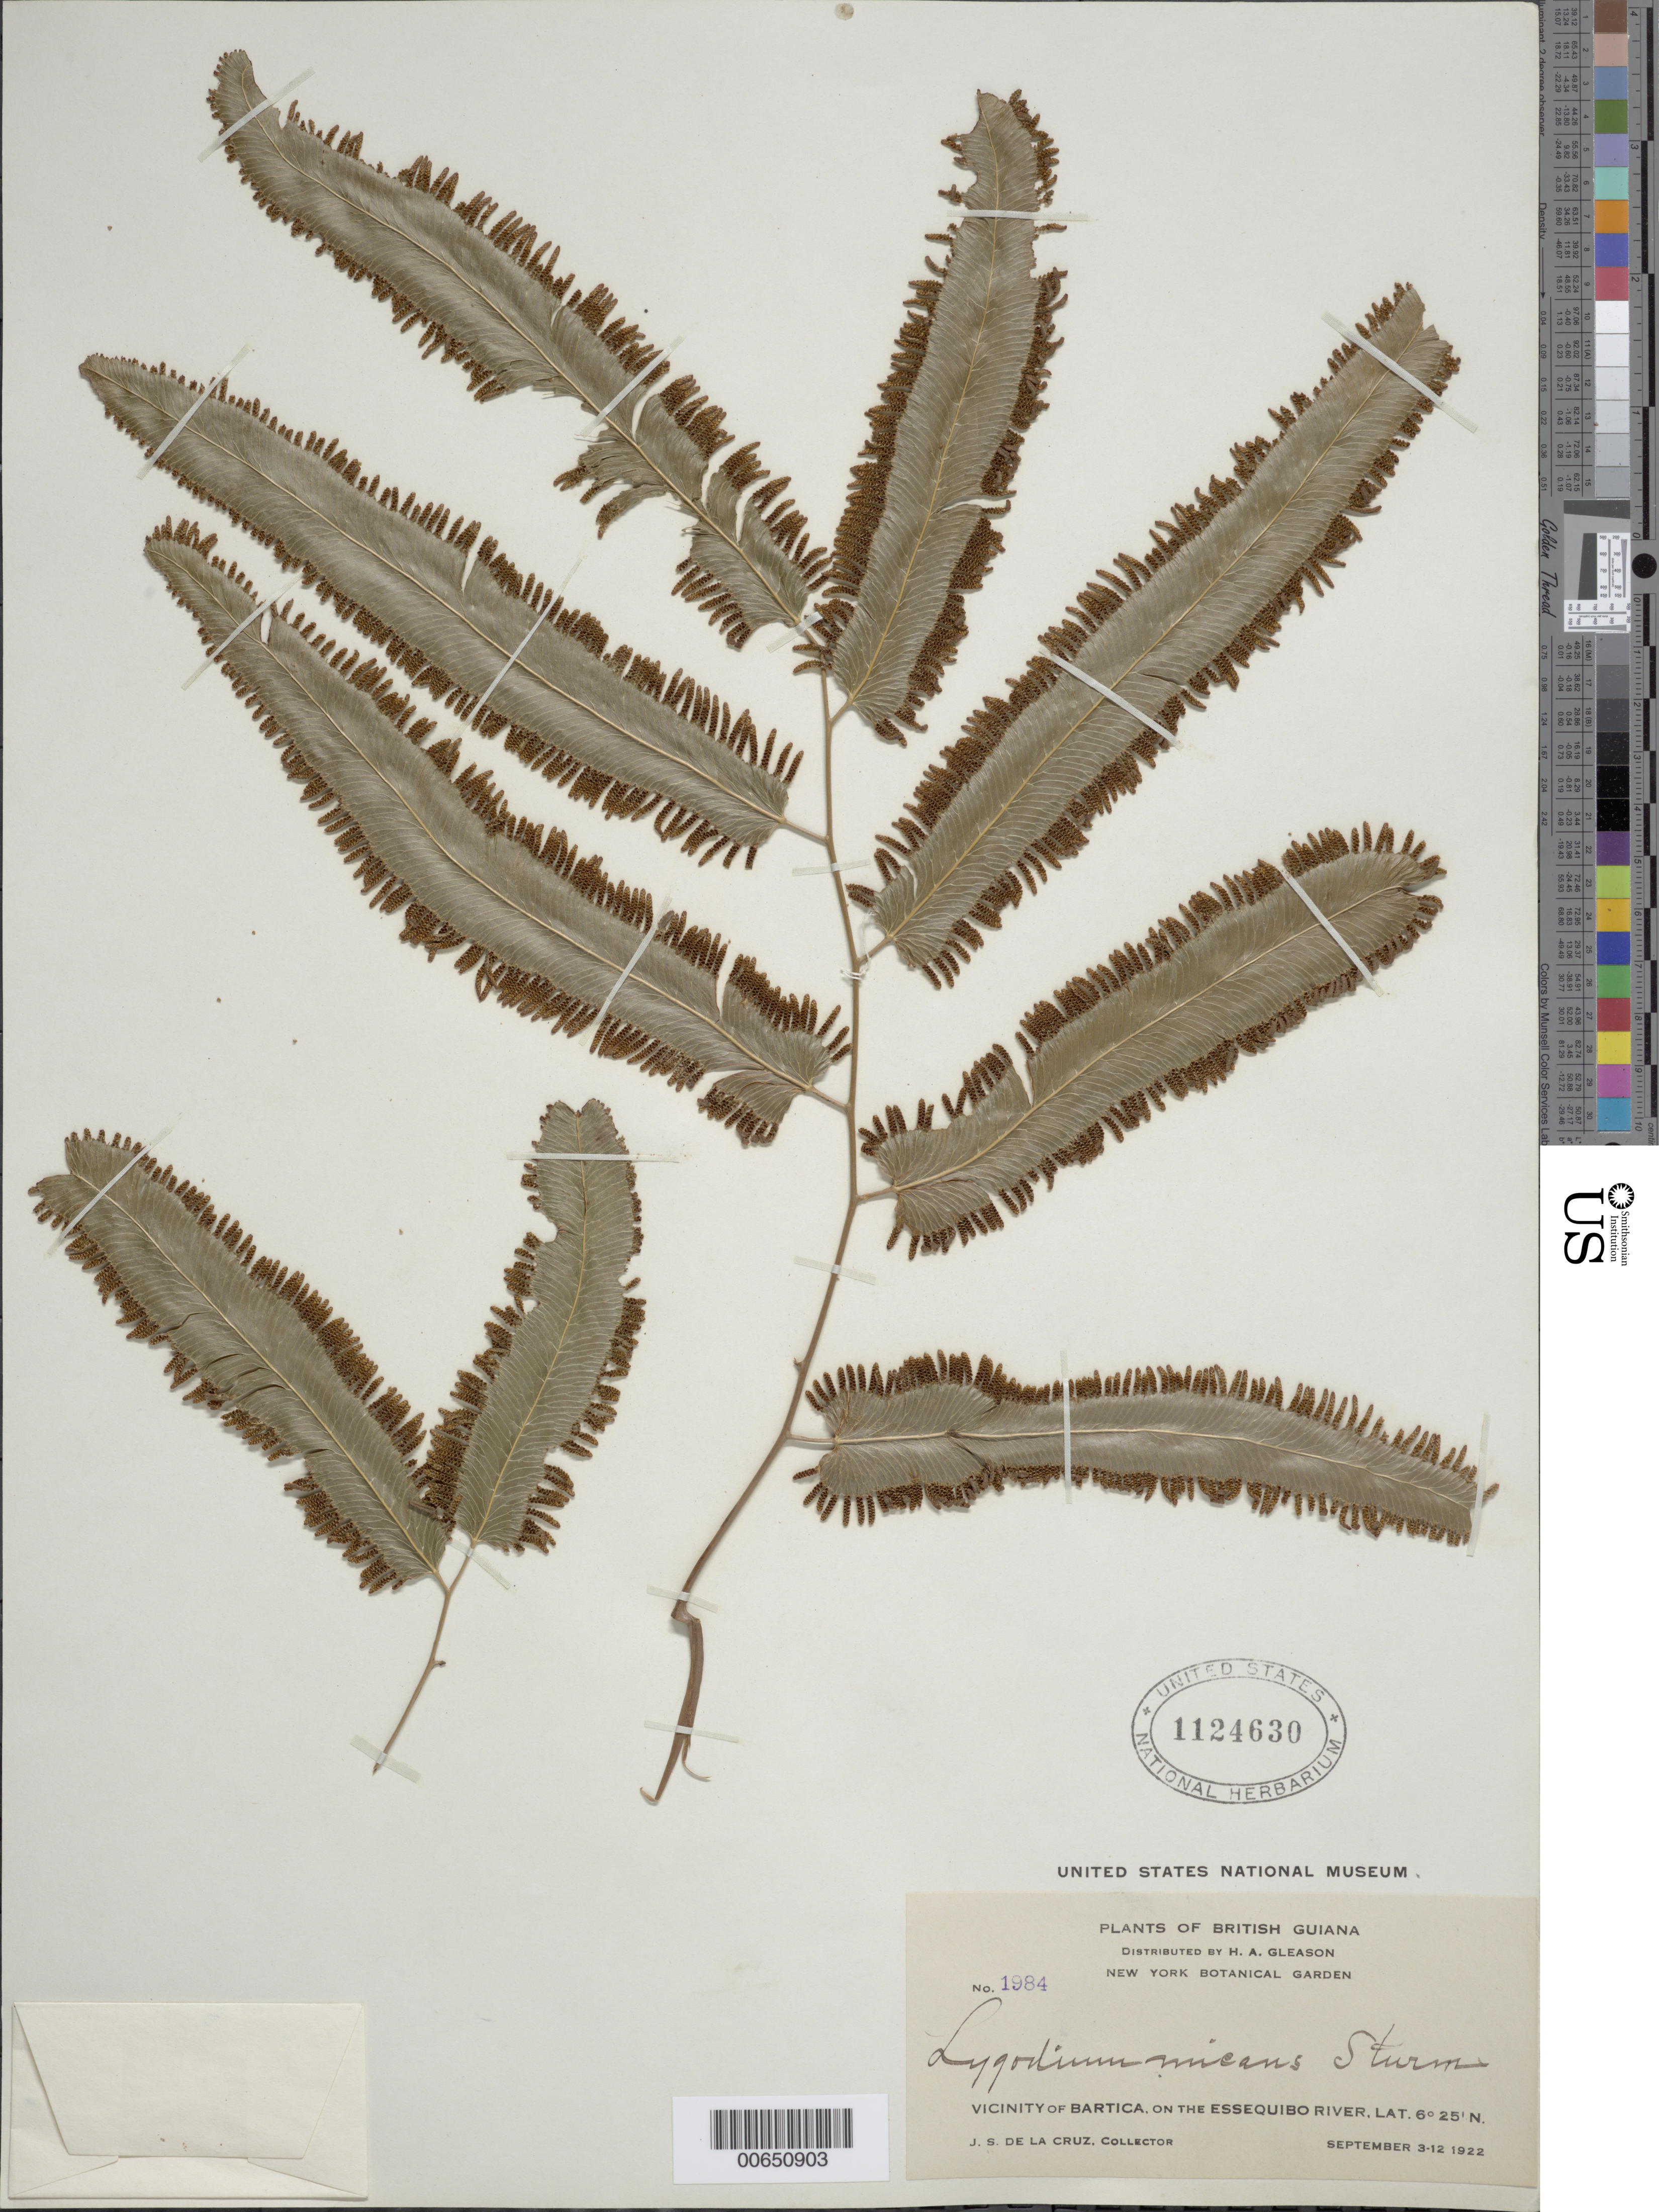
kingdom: Plantae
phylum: Tracheophyta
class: Polypodiopsida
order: Schizaeales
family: Lygodiaceae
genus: Lygodium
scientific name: Lygodium volubile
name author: Sw.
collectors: J. S. de la Cruz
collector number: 1984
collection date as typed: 3-Sep-22 to 12-Sep-22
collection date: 1922-09-03/1922-09-12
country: Guyana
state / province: Cuyuni-Mazaruni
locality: Bartica, vic., on the Essequibo River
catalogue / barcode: US 1124630